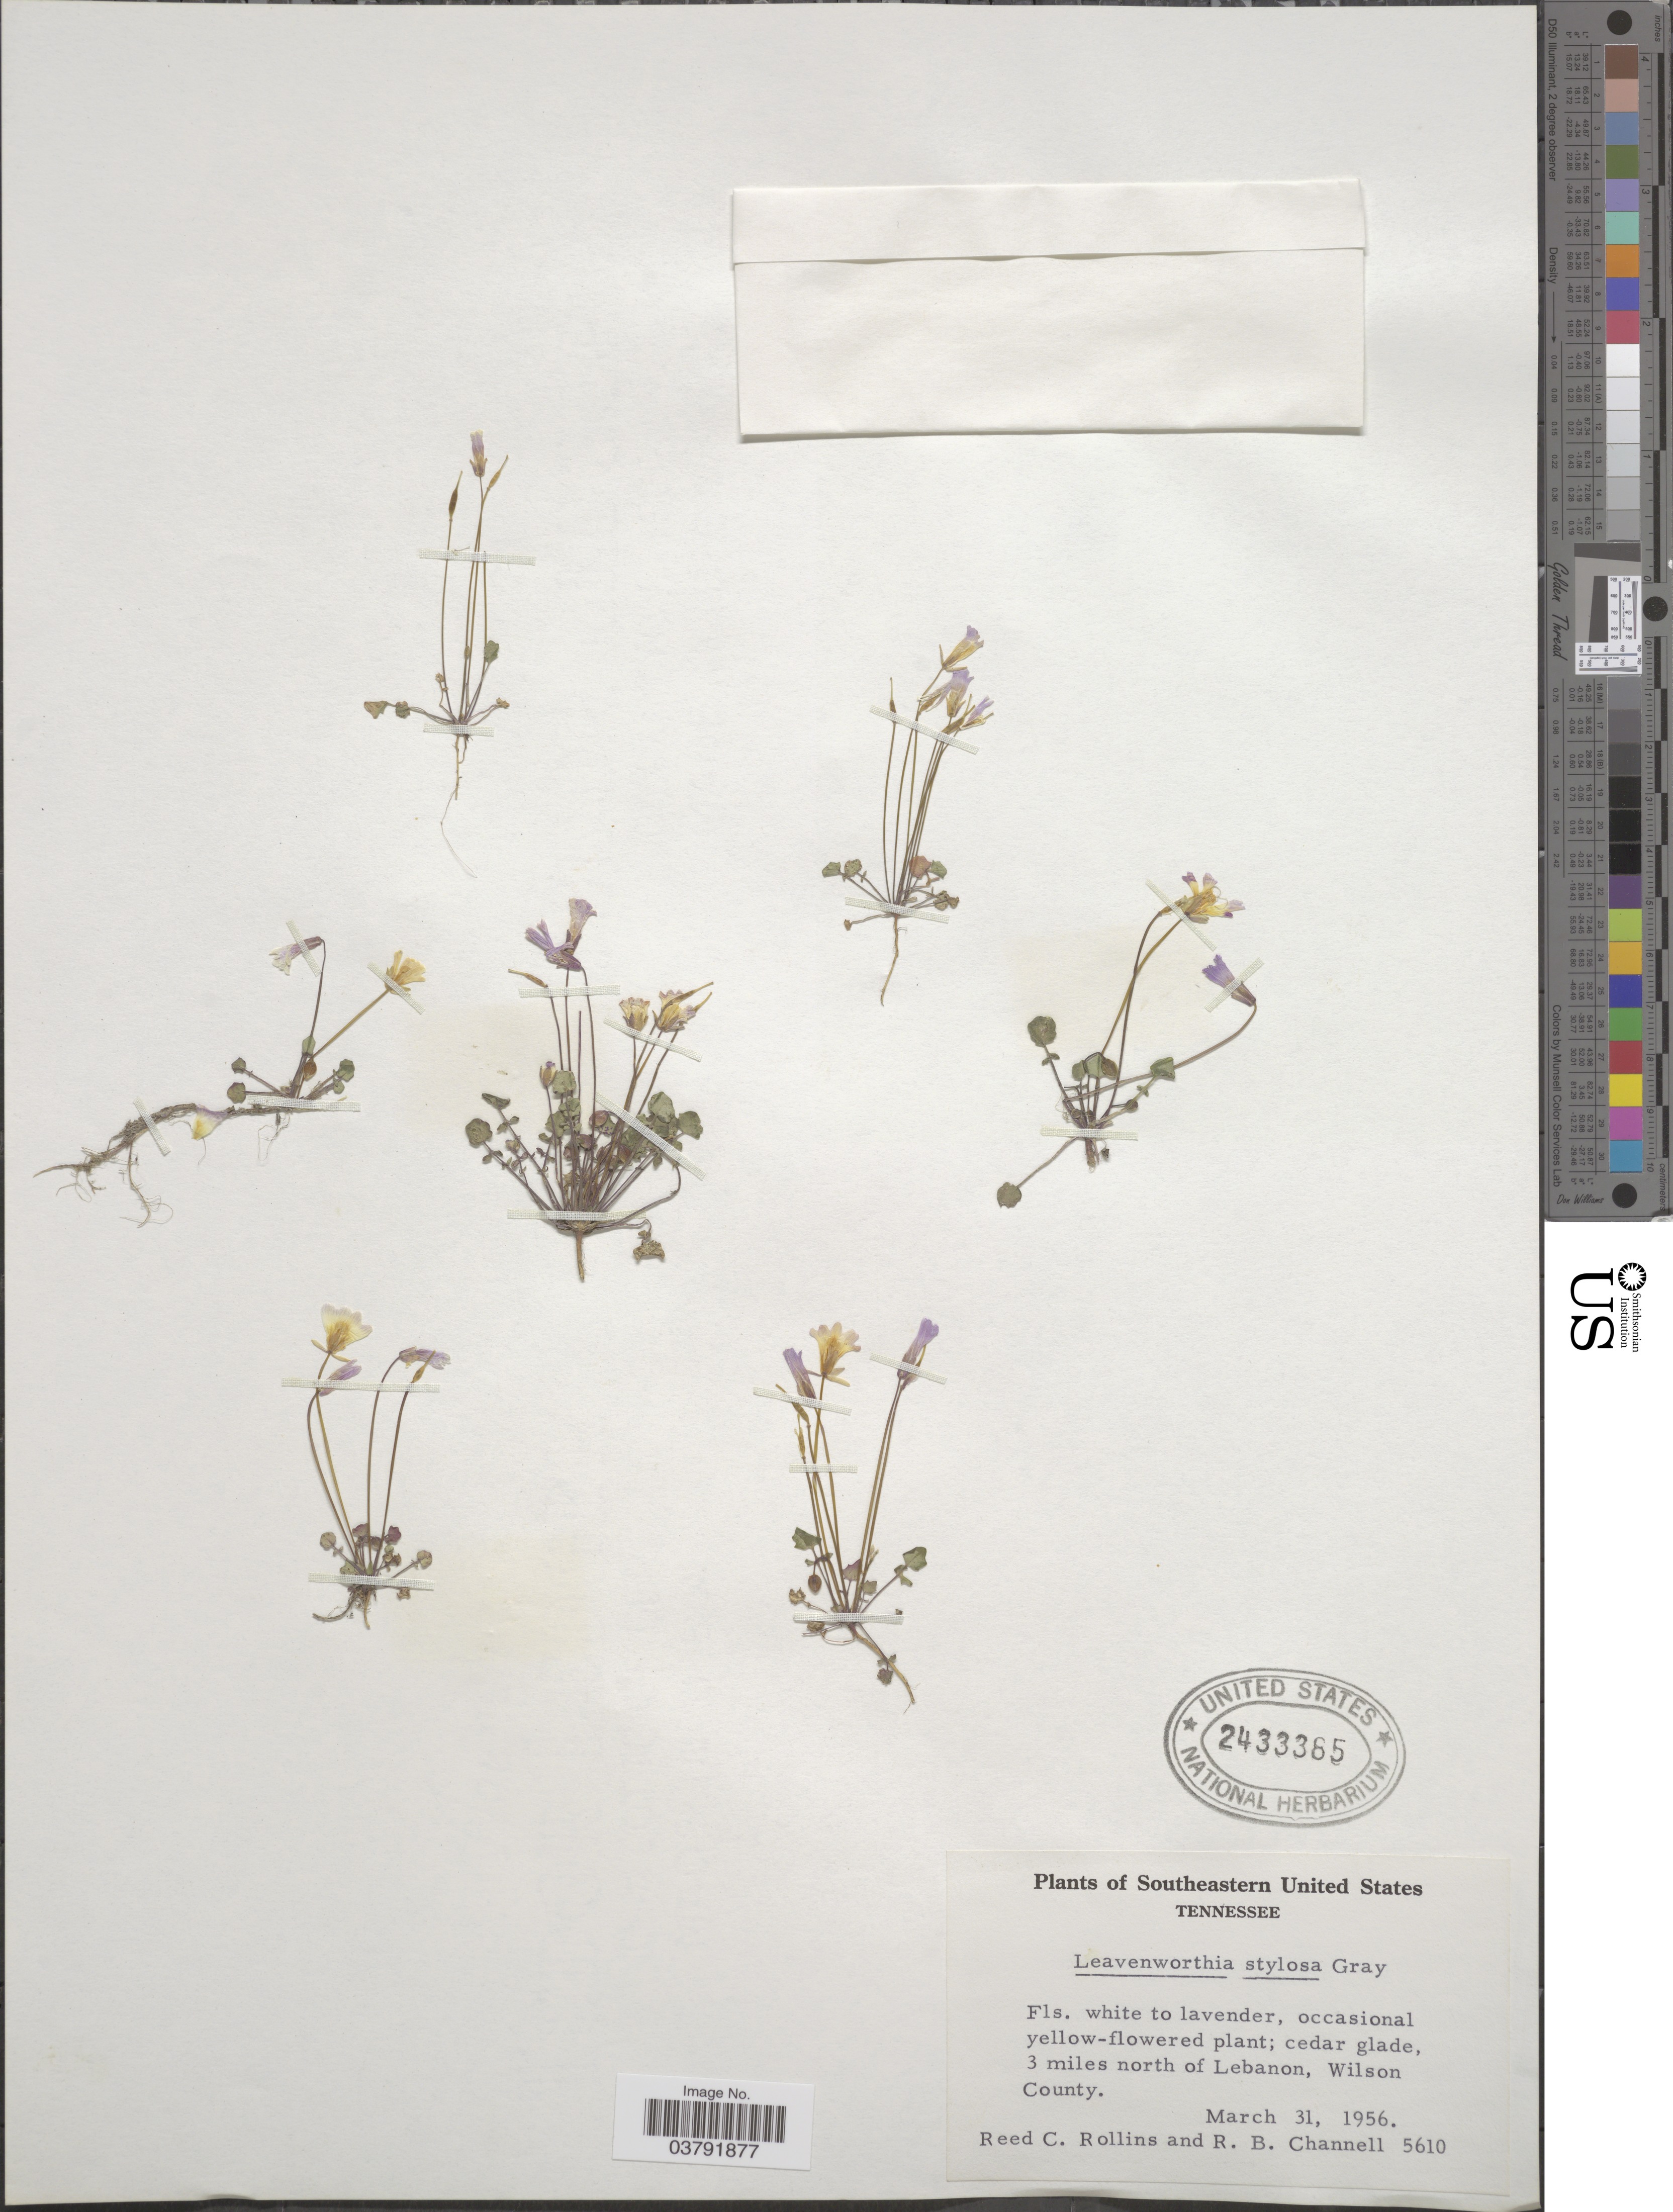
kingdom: Plantae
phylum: Tracheophyta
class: Magnoliopsida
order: Brassicales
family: Brassicaceae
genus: Leavenworthia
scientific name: Leavenworthia stylosa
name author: A. Gray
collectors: R. C. Rollins & R. B. Channell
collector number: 5610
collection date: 1956-03-31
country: United States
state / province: Tennessee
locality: Southeastern United States. 3 miles north of Lebanon, Wilson County.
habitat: cedar glade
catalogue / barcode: US 2433385